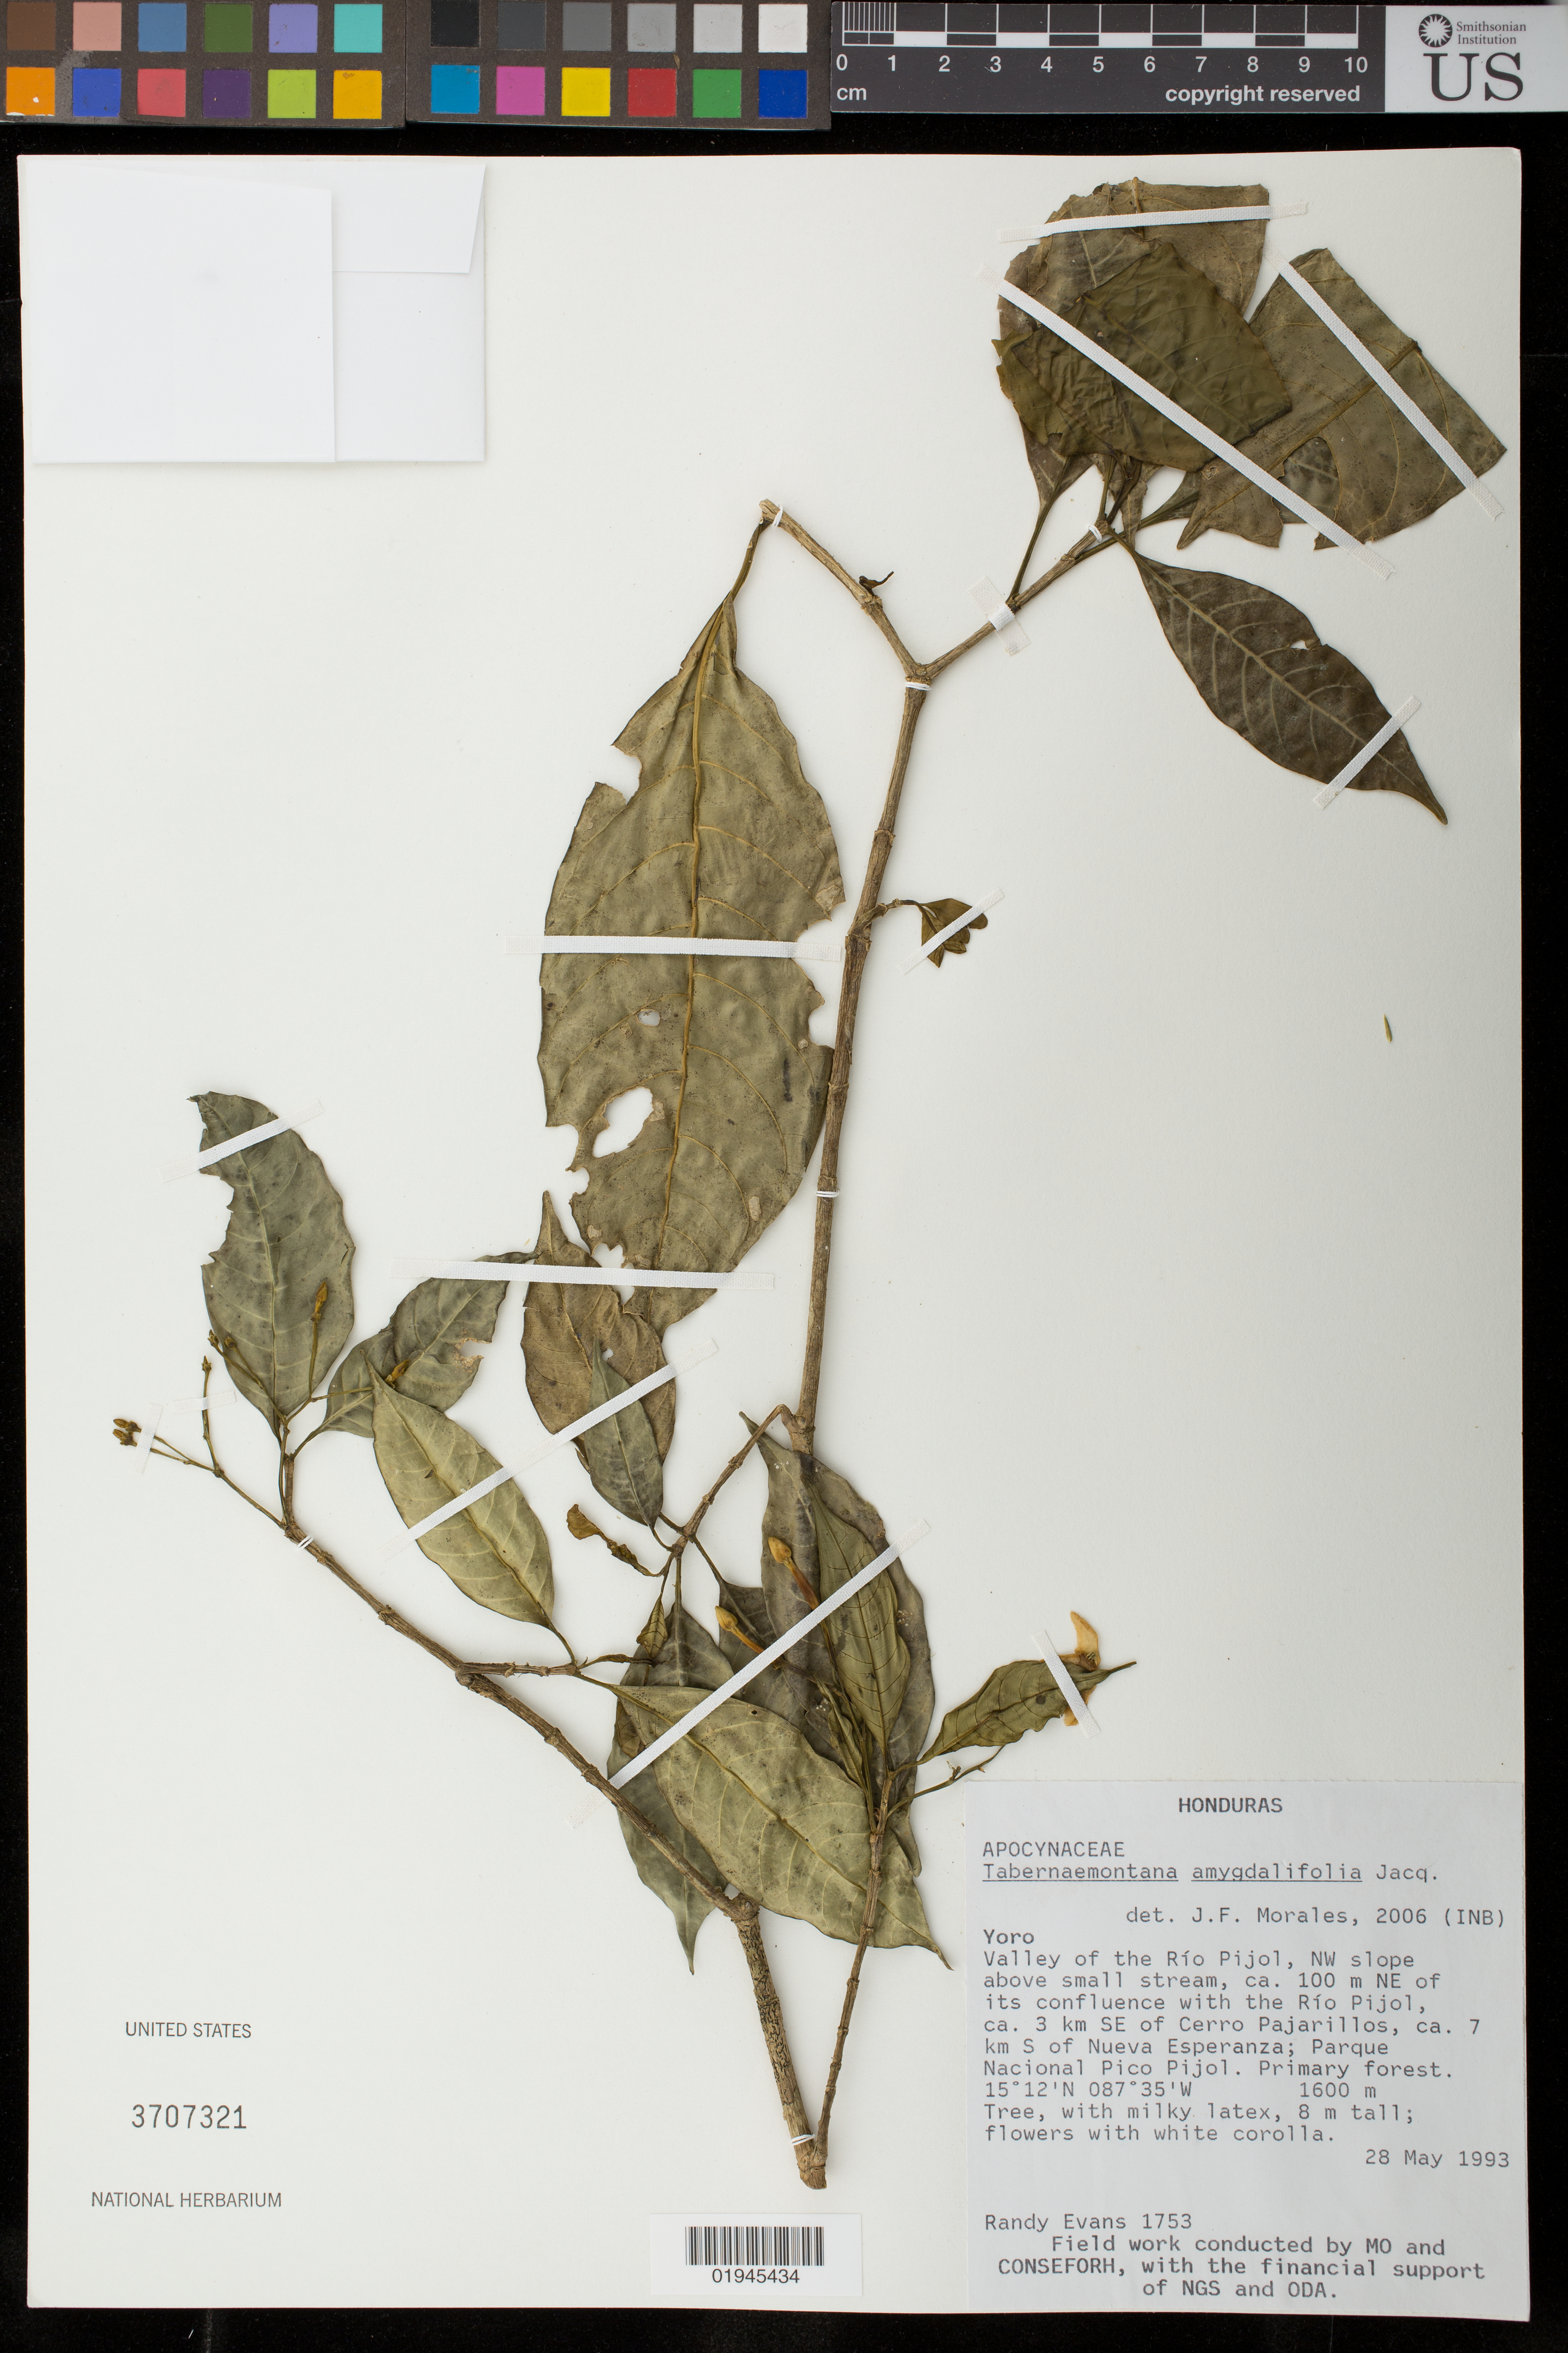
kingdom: Plantae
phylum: Tracheophyta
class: Magnoliopsida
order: Gentianales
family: Apocynaceae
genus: Tabernaemontana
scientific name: Tabernaemontana amygdalifolia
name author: Jacq.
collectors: R. Evans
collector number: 1753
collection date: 1993-05-28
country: Honduras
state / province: Yoro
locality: Valley of the Rio Pijol, NW slope above small stream, ca. 100 m NE of its confluence with the Rio Pijol, ca. 3 km SE of Cerro Pajarillos, ca. 7 km S of Nueva Esperanza; Parque Nacional Pico Pijol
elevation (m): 1600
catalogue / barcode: US 3707321